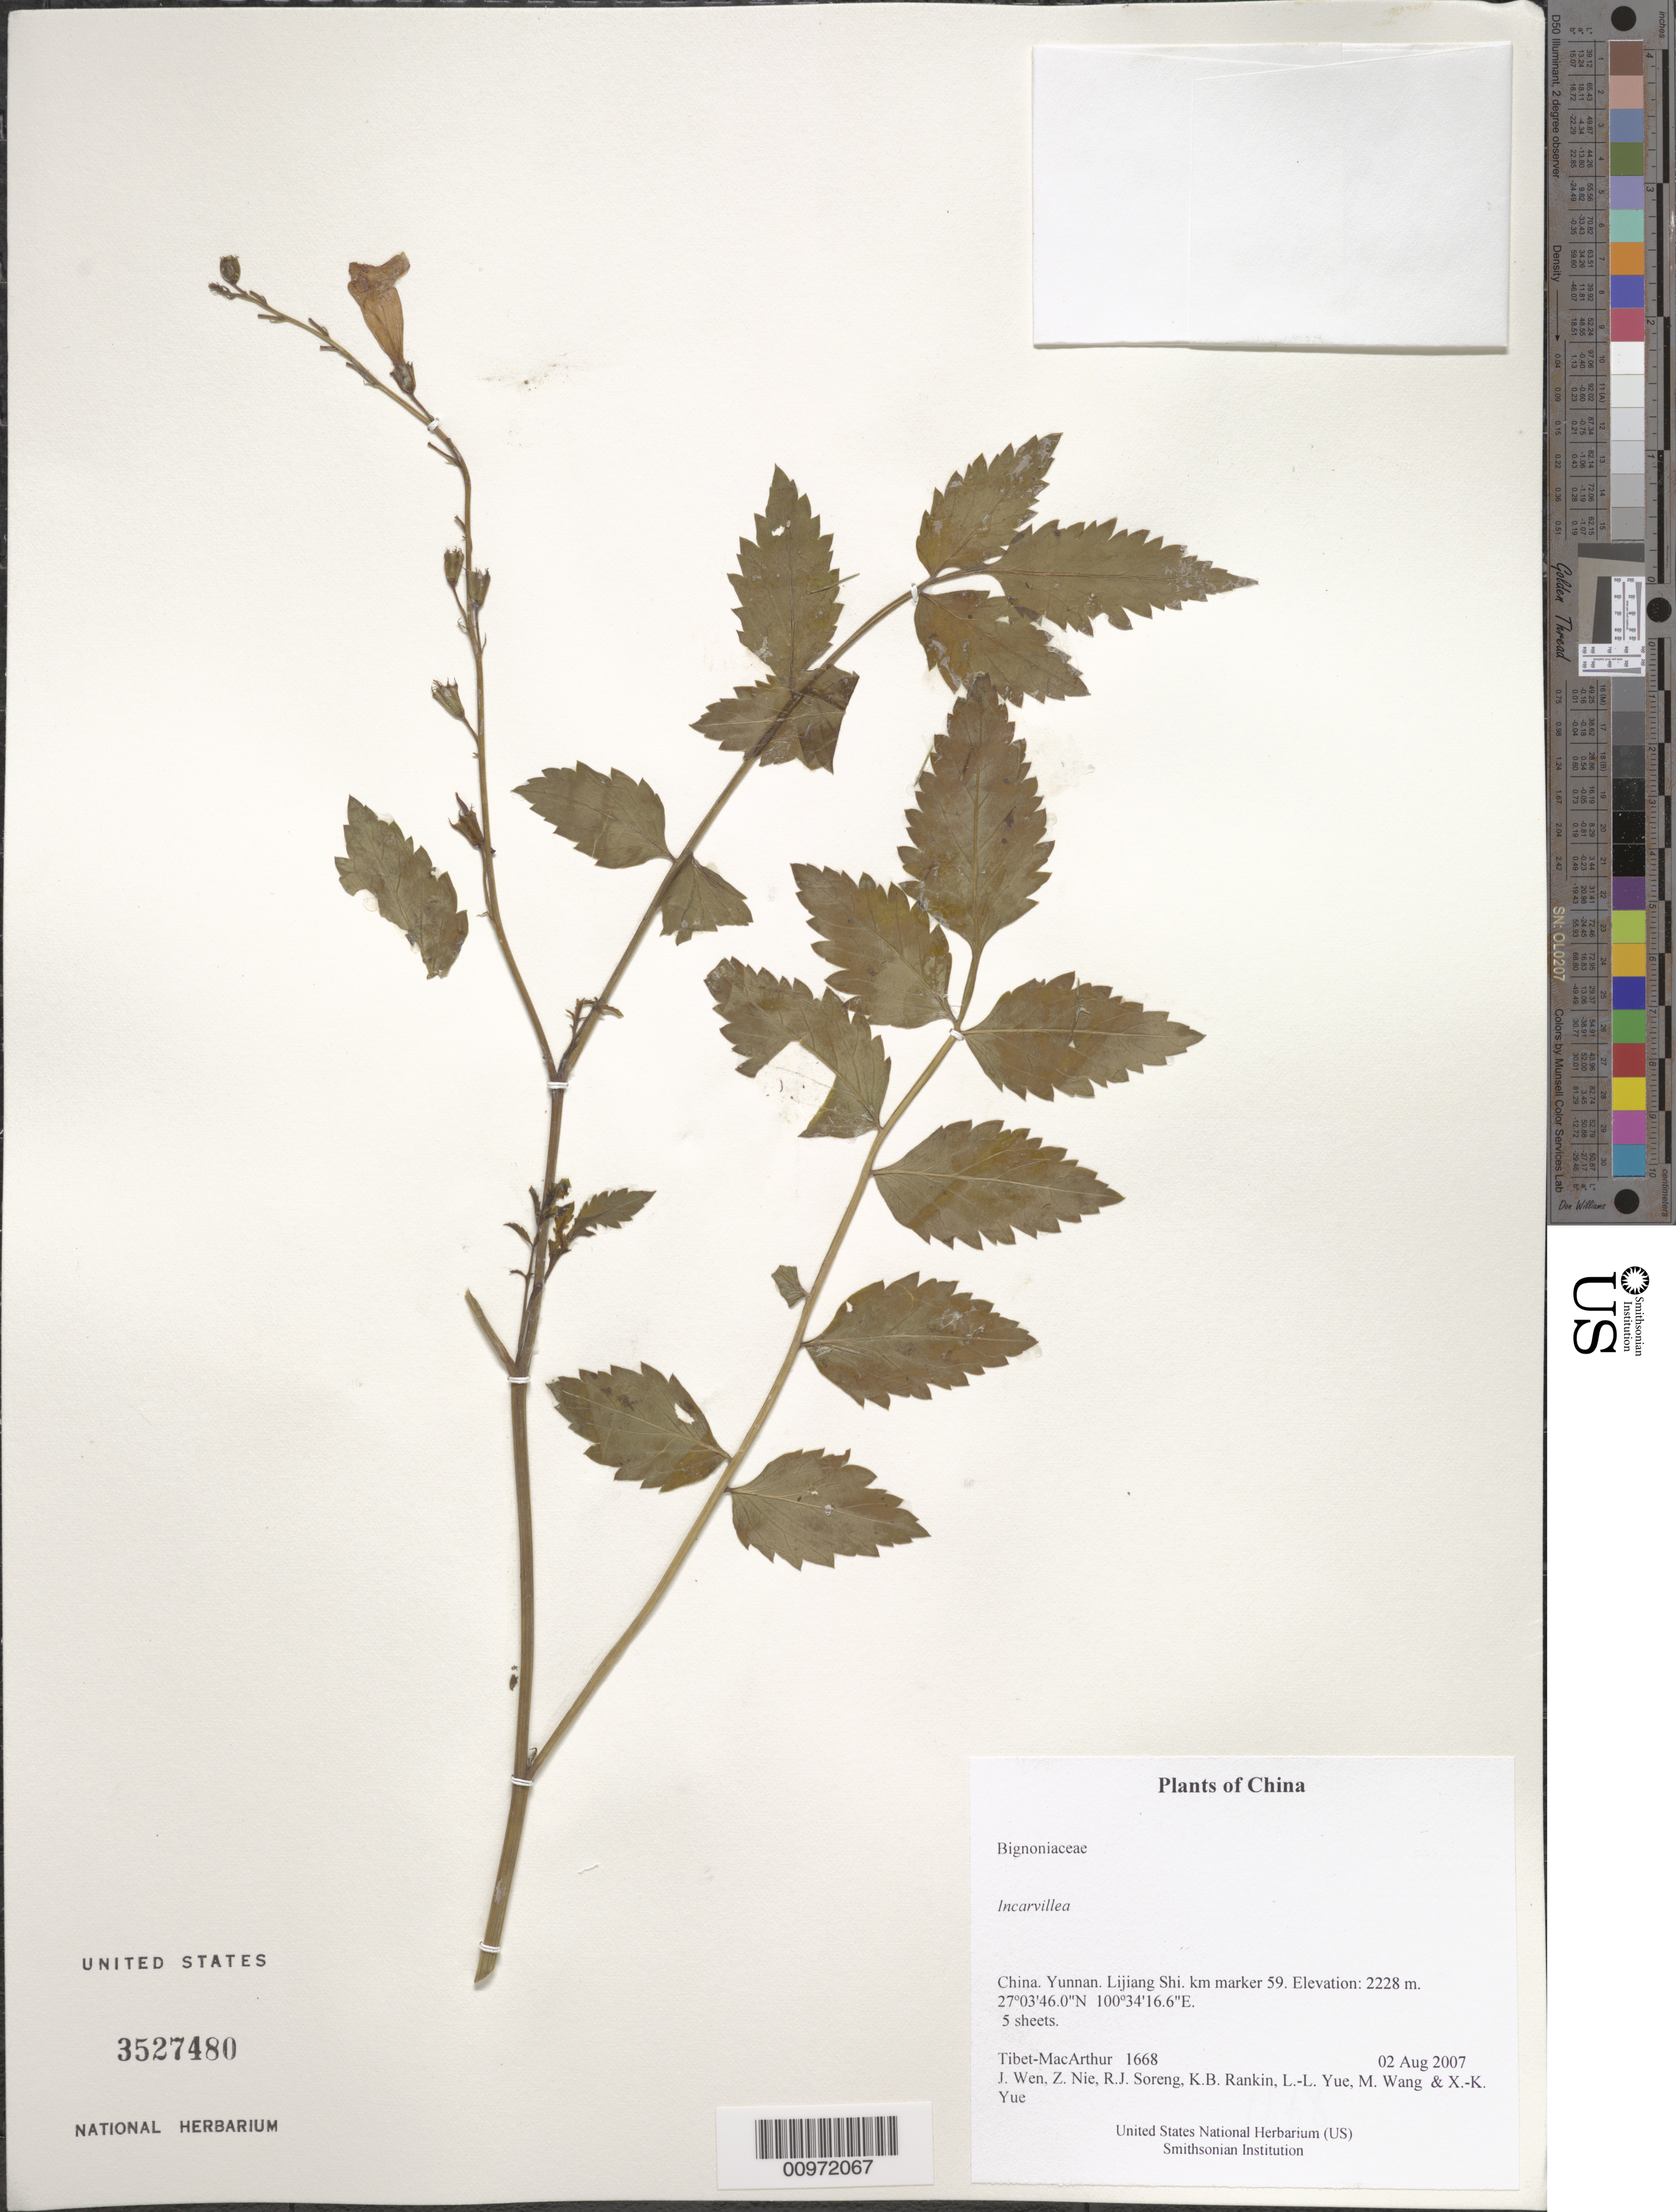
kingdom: Plantae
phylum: Tracheophyta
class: Magnoliopsida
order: Lamiales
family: Bignoniaceae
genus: Incarvillea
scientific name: Incarvillea sp.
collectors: Tibet-MacArthur, J. Wen, Z. Nie, R. J. Soreng, K. Rankin, L. Yue, M. Wang & X. Yue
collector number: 1668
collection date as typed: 02 Aug 2007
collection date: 2007-08-02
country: China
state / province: Yunnan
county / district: Lijiang Shi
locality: km marker 59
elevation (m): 2228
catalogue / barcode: US 3527480